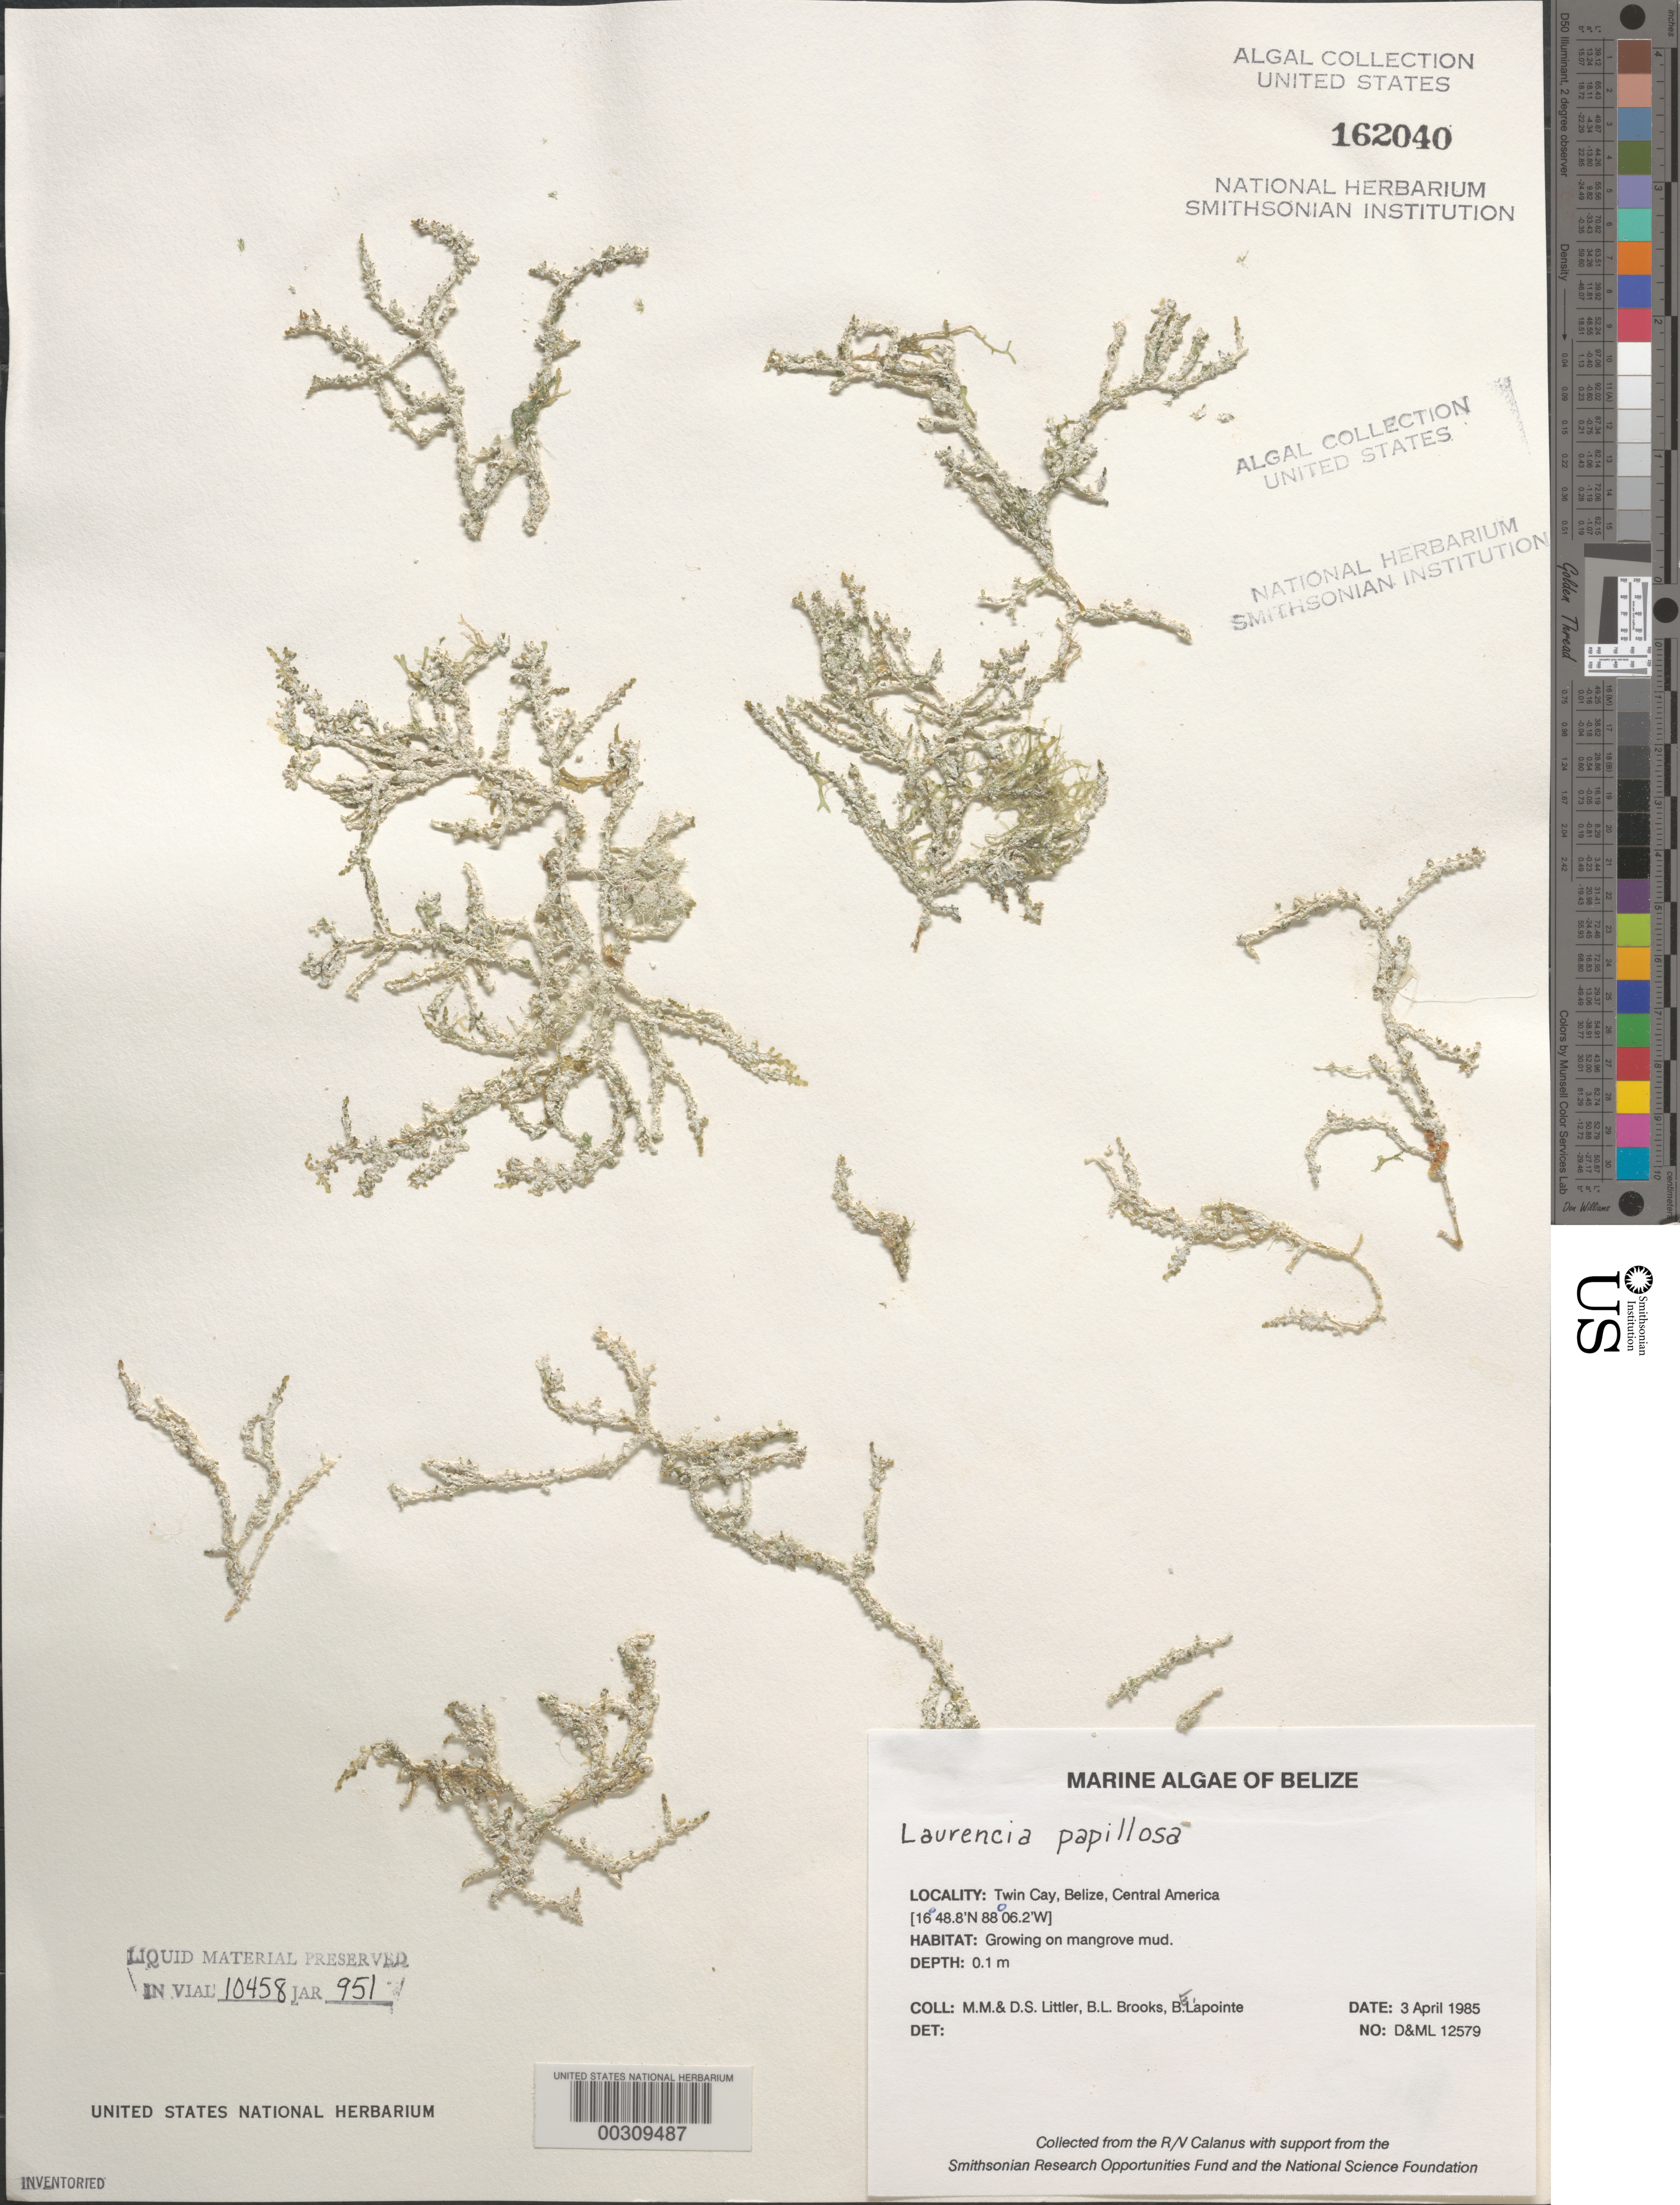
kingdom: Plantae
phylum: Rhodophyta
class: Florideophyceae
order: Ceramiales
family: Rhodomelaceae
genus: Palisada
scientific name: Palisada perforata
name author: (Bory) K.W. Nam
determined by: Algae name updating Project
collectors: M. M. Littler, D. S. Littler, B. Brooks & B. Lapointe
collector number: D&ML 12579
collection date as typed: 03 Apr 1985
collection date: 1985-04-03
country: Belize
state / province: Stann Creek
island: Twin Cays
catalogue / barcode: US 162040